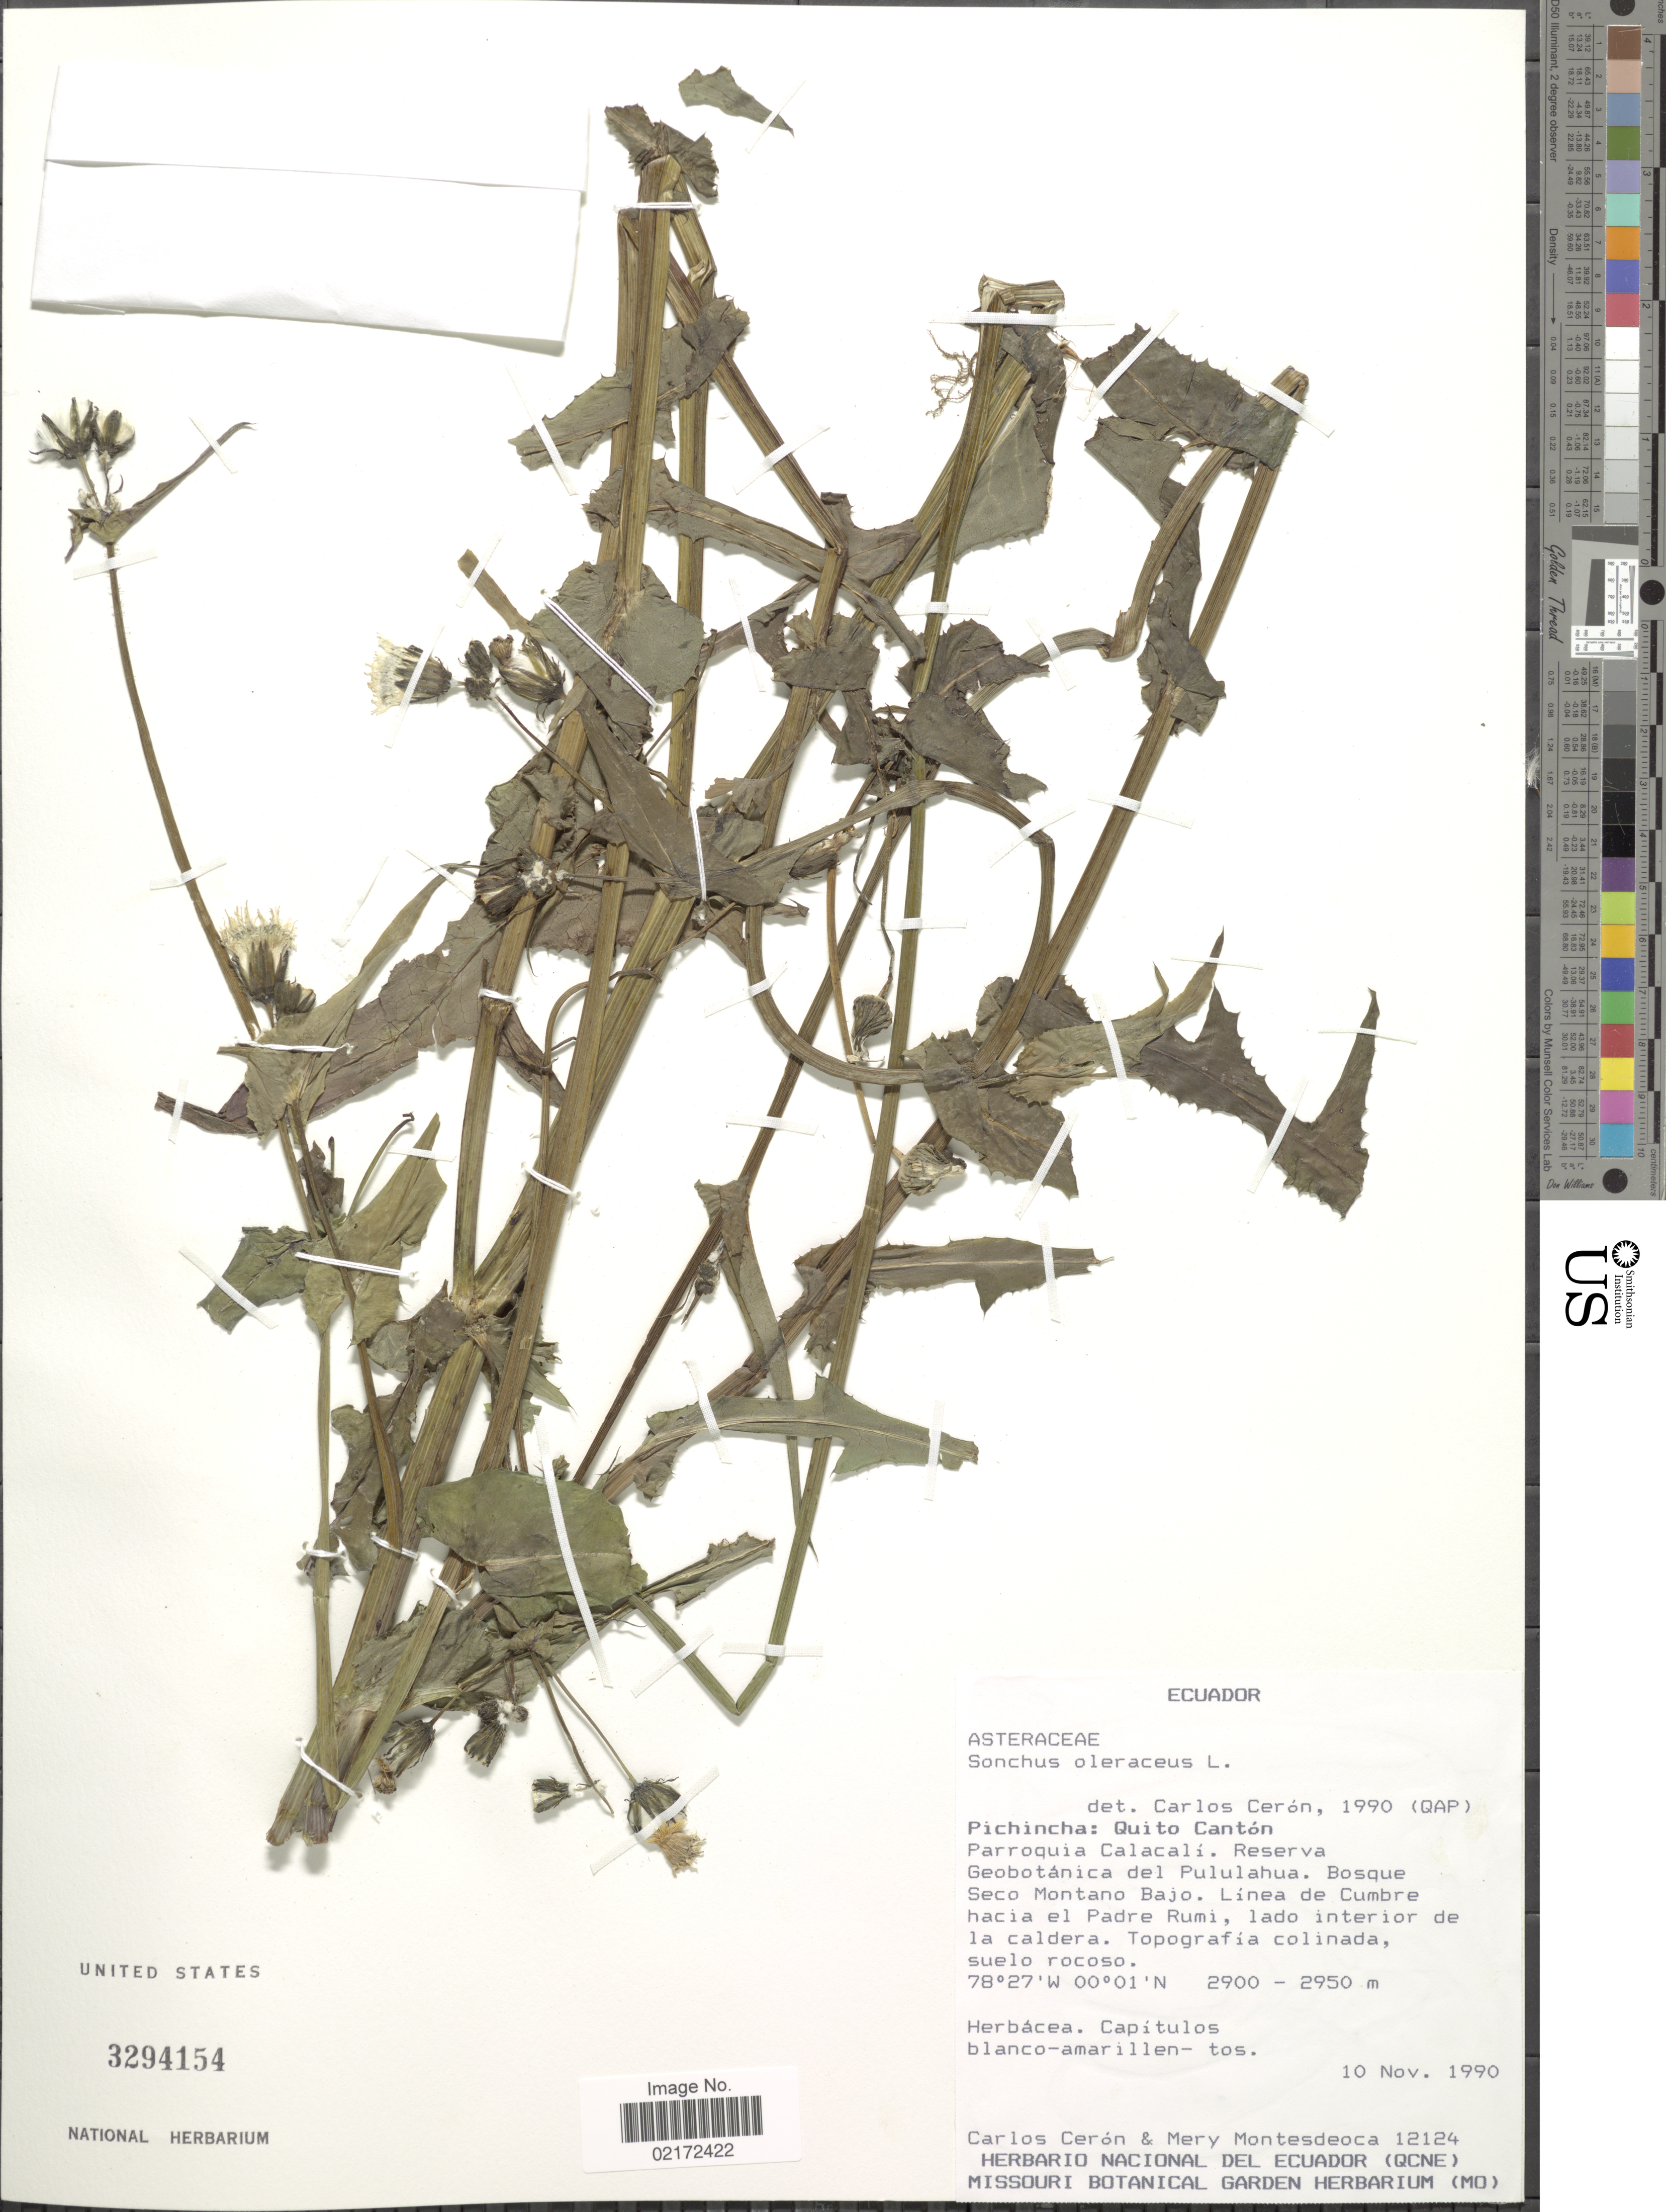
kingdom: Plantae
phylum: Tracheophyta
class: Magnoliopsida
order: Asterales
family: Asteraceae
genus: Sonchus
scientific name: Sonchus oleraceus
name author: L.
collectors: C. E. Cerón M. & M. Montesdeoca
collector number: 12124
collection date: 1990-11-10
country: Ecuador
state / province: Pichincha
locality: Pichincha: Quito Cantón. Parroquia Calacalí. Reserva Geobotánica del Pululahua. Bosque Seco Montano Bajo. Línea de Cumbre hacia el Padre Rumi, lado interior de la caldera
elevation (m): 2900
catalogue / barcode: US 3294154